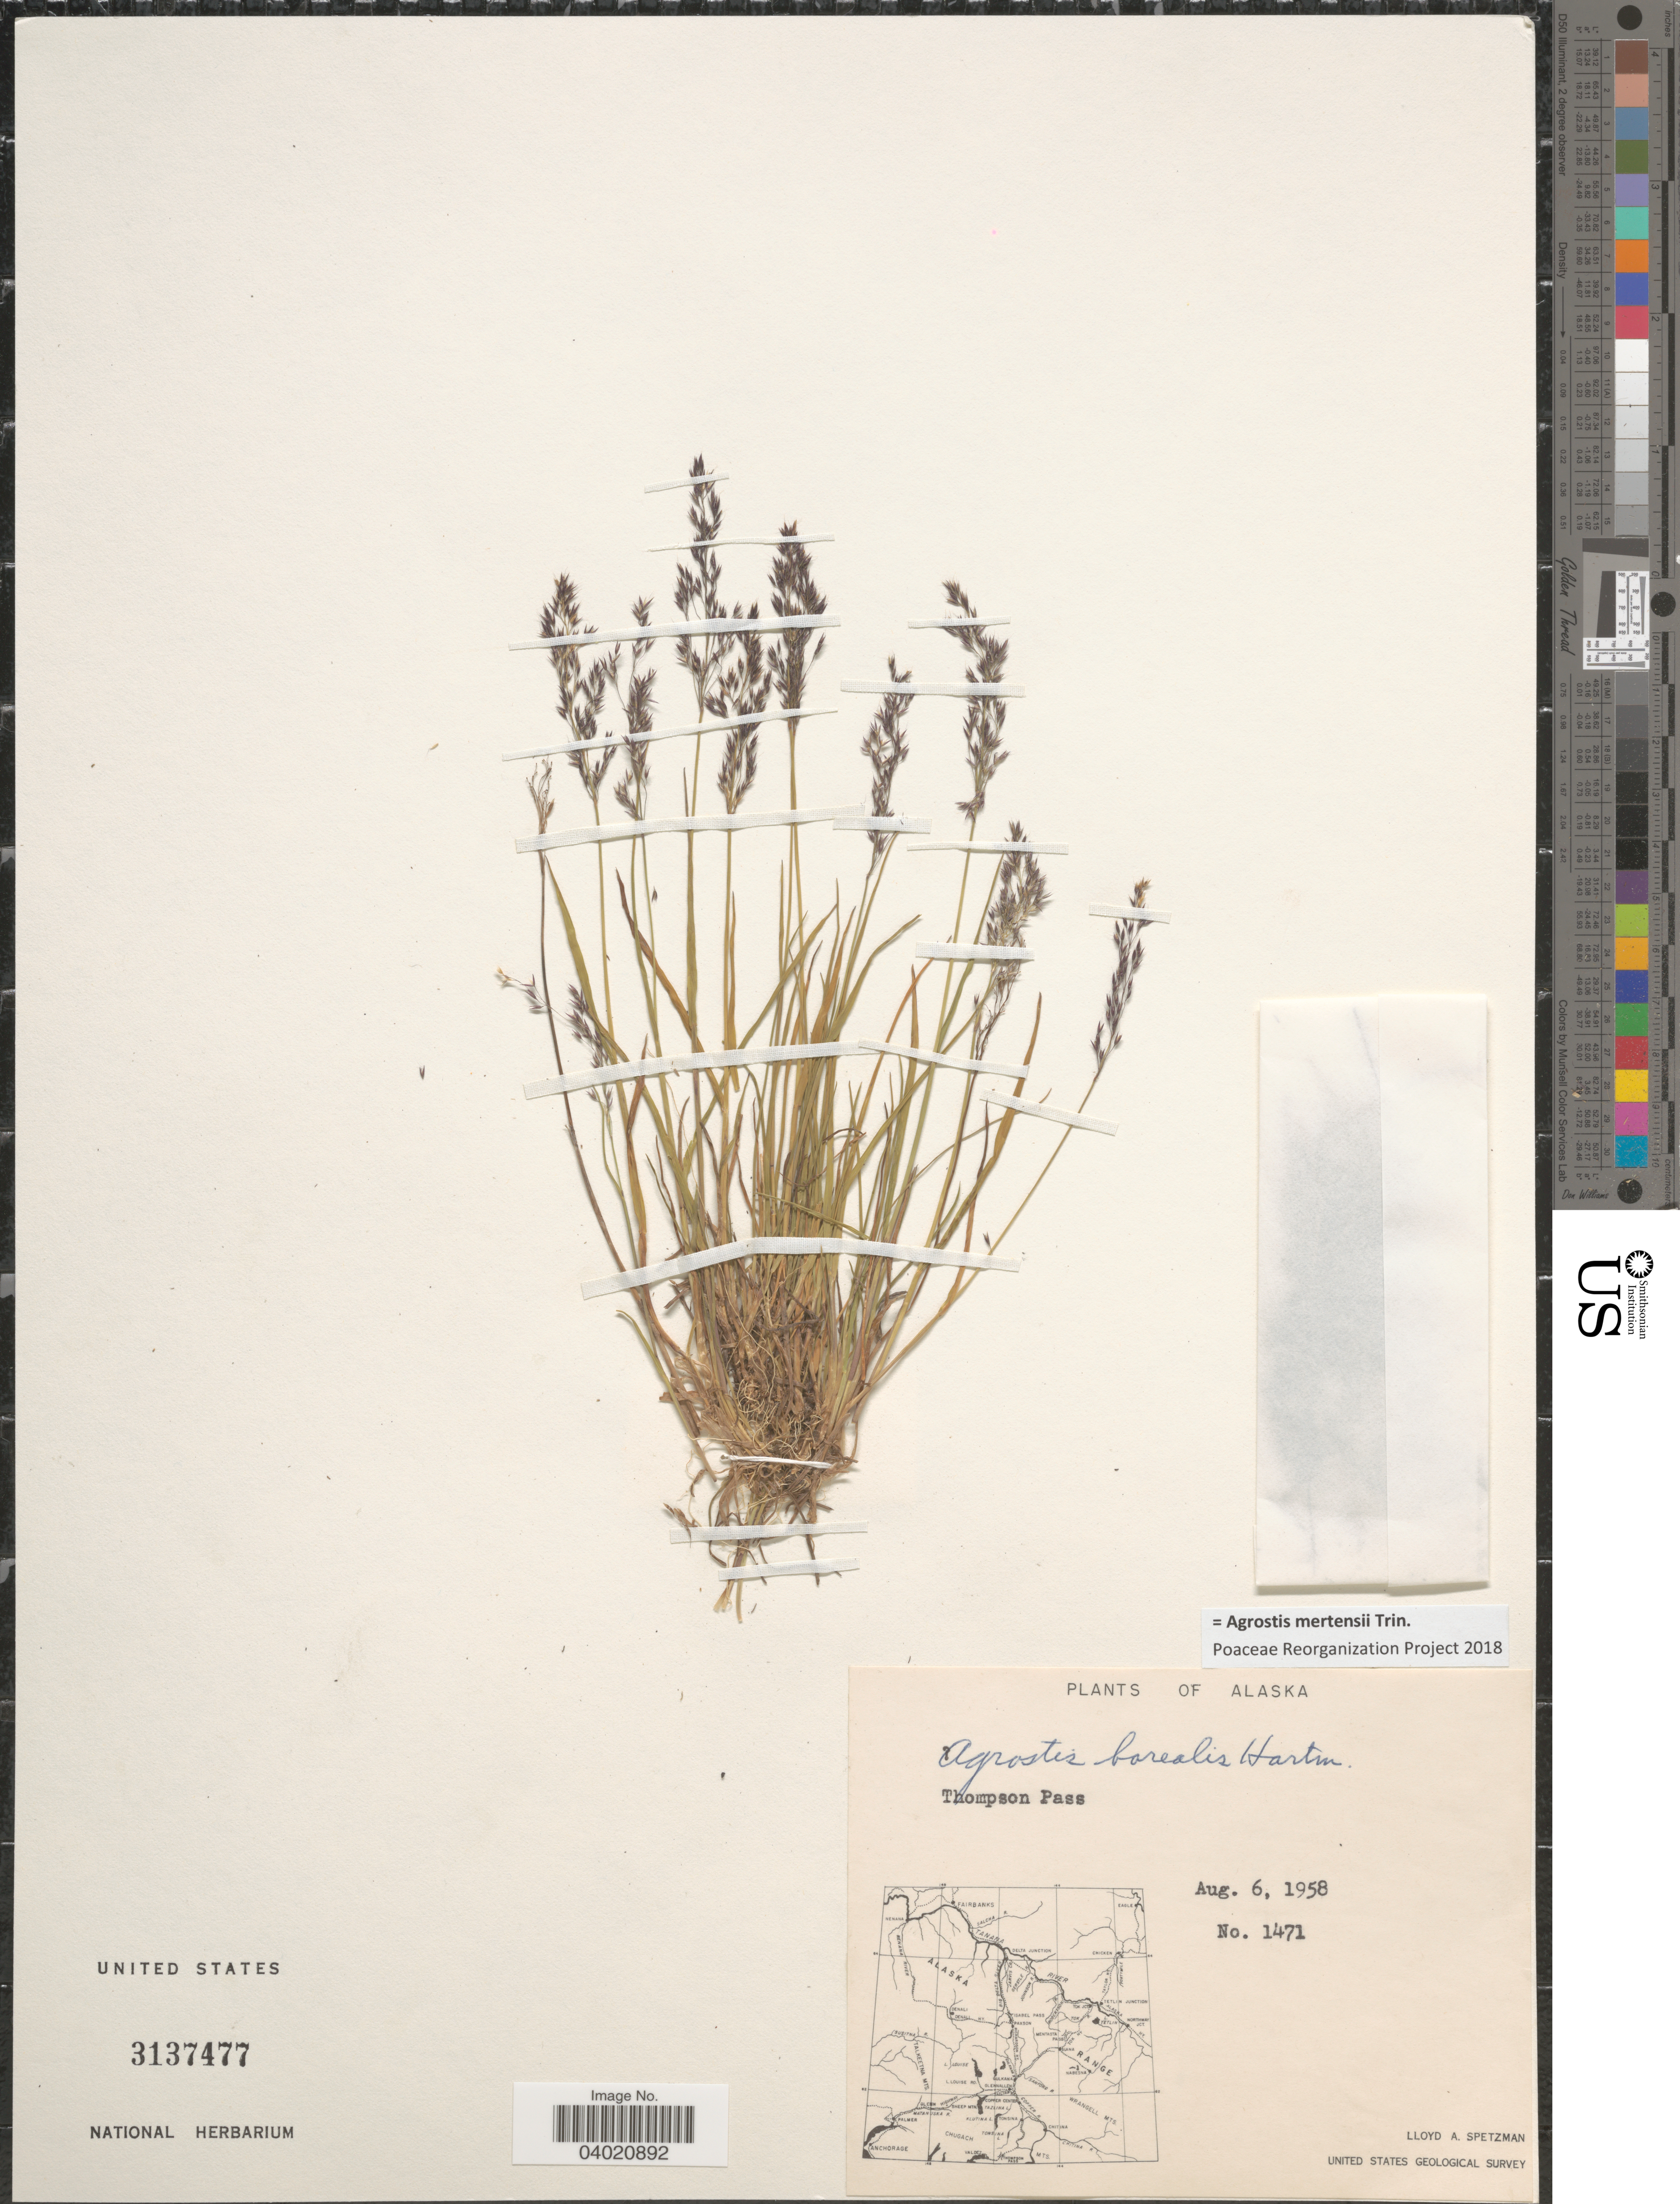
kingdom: Plantae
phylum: Tracheophyta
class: Liliopsida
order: Poales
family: Poaceae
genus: Agrostis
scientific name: Agrostis mertensii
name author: Trin.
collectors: L. Spetzman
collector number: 1471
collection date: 1958-08-06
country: United States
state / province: Alaska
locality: Thompson Pass.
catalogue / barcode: US 3137477